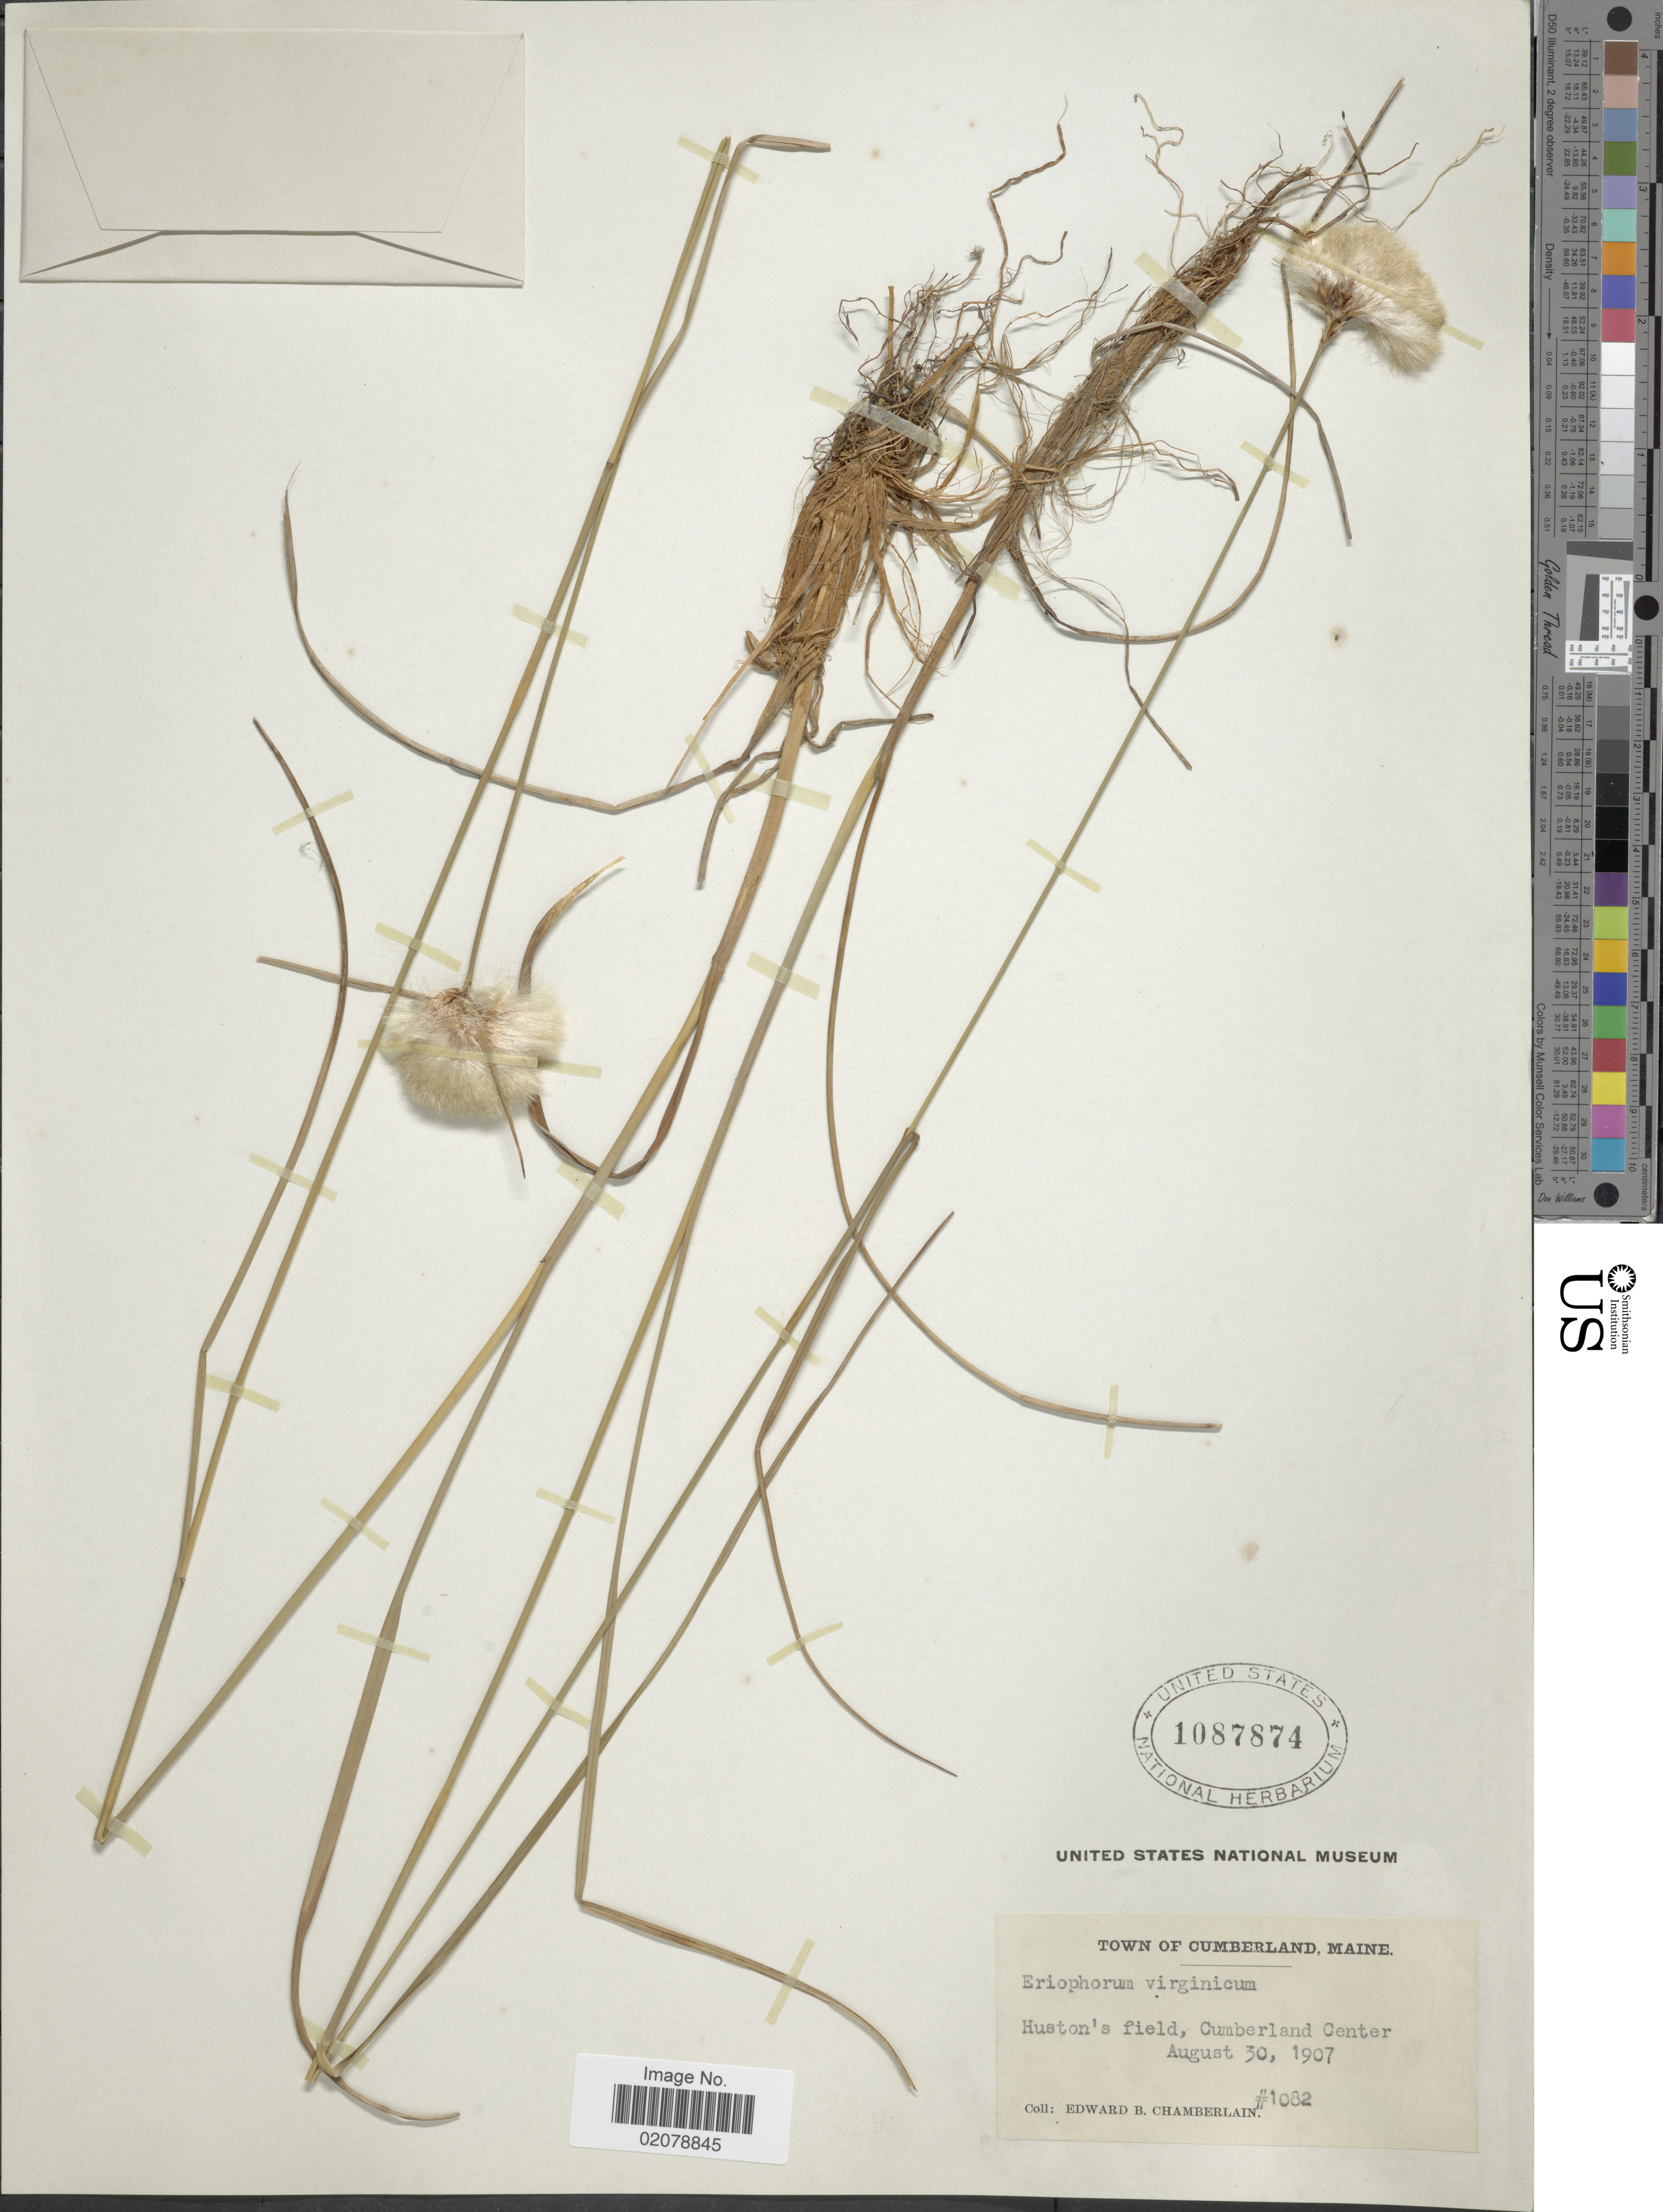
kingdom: Plantae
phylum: Tracheophyta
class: Liliopsida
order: Poales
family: Cyperaceae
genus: Eriophorum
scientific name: Eriophorum virginicum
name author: L.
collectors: E. Chamberlain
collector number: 1082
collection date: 1907-08-30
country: United States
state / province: Maine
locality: Town of Cumberland, Huston's field, Cumberland Center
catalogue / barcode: US 1087874